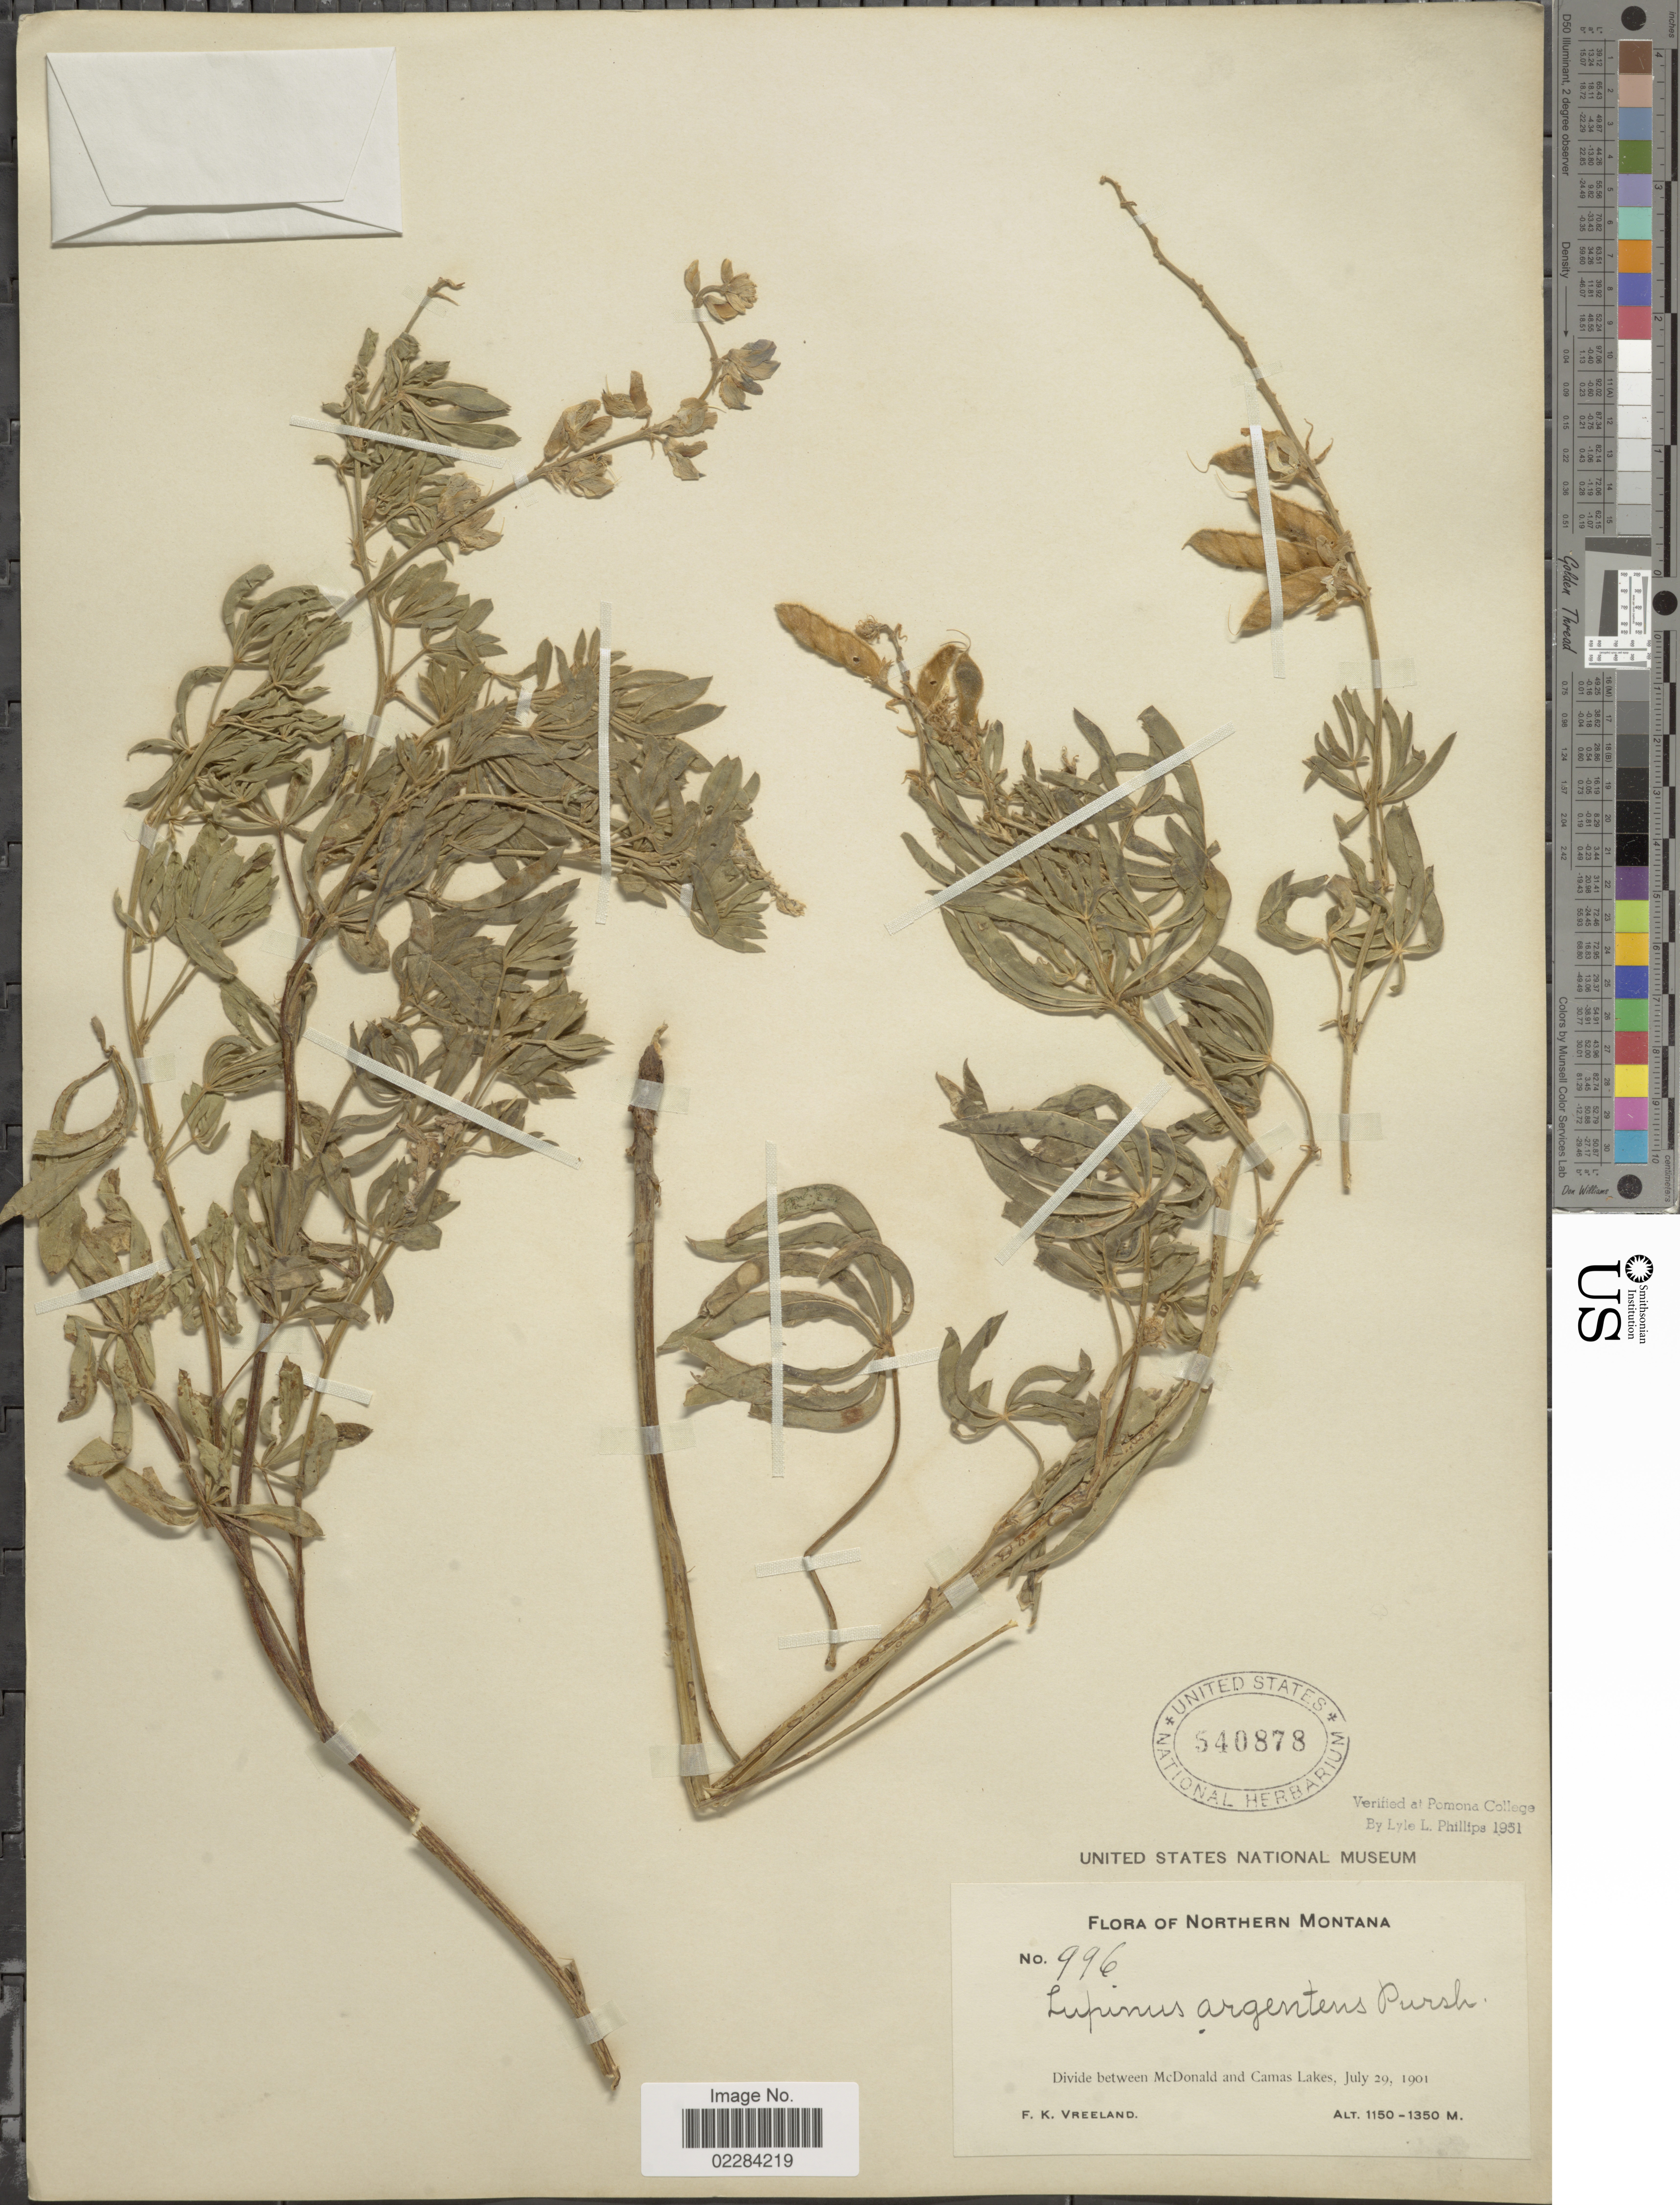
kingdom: Plantae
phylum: Tracheophyta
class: Magnoliopsida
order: Fabales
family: Fabaceae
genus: Lupinus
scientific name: Lupinus argenteus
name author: Pursh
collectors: F. Vreeland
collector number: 996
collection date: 1901-07-29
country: United States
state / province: Montana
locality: Northern Montana. Divide between McDonald and Camas Lakes.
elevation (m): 1150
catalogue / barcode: US 540878